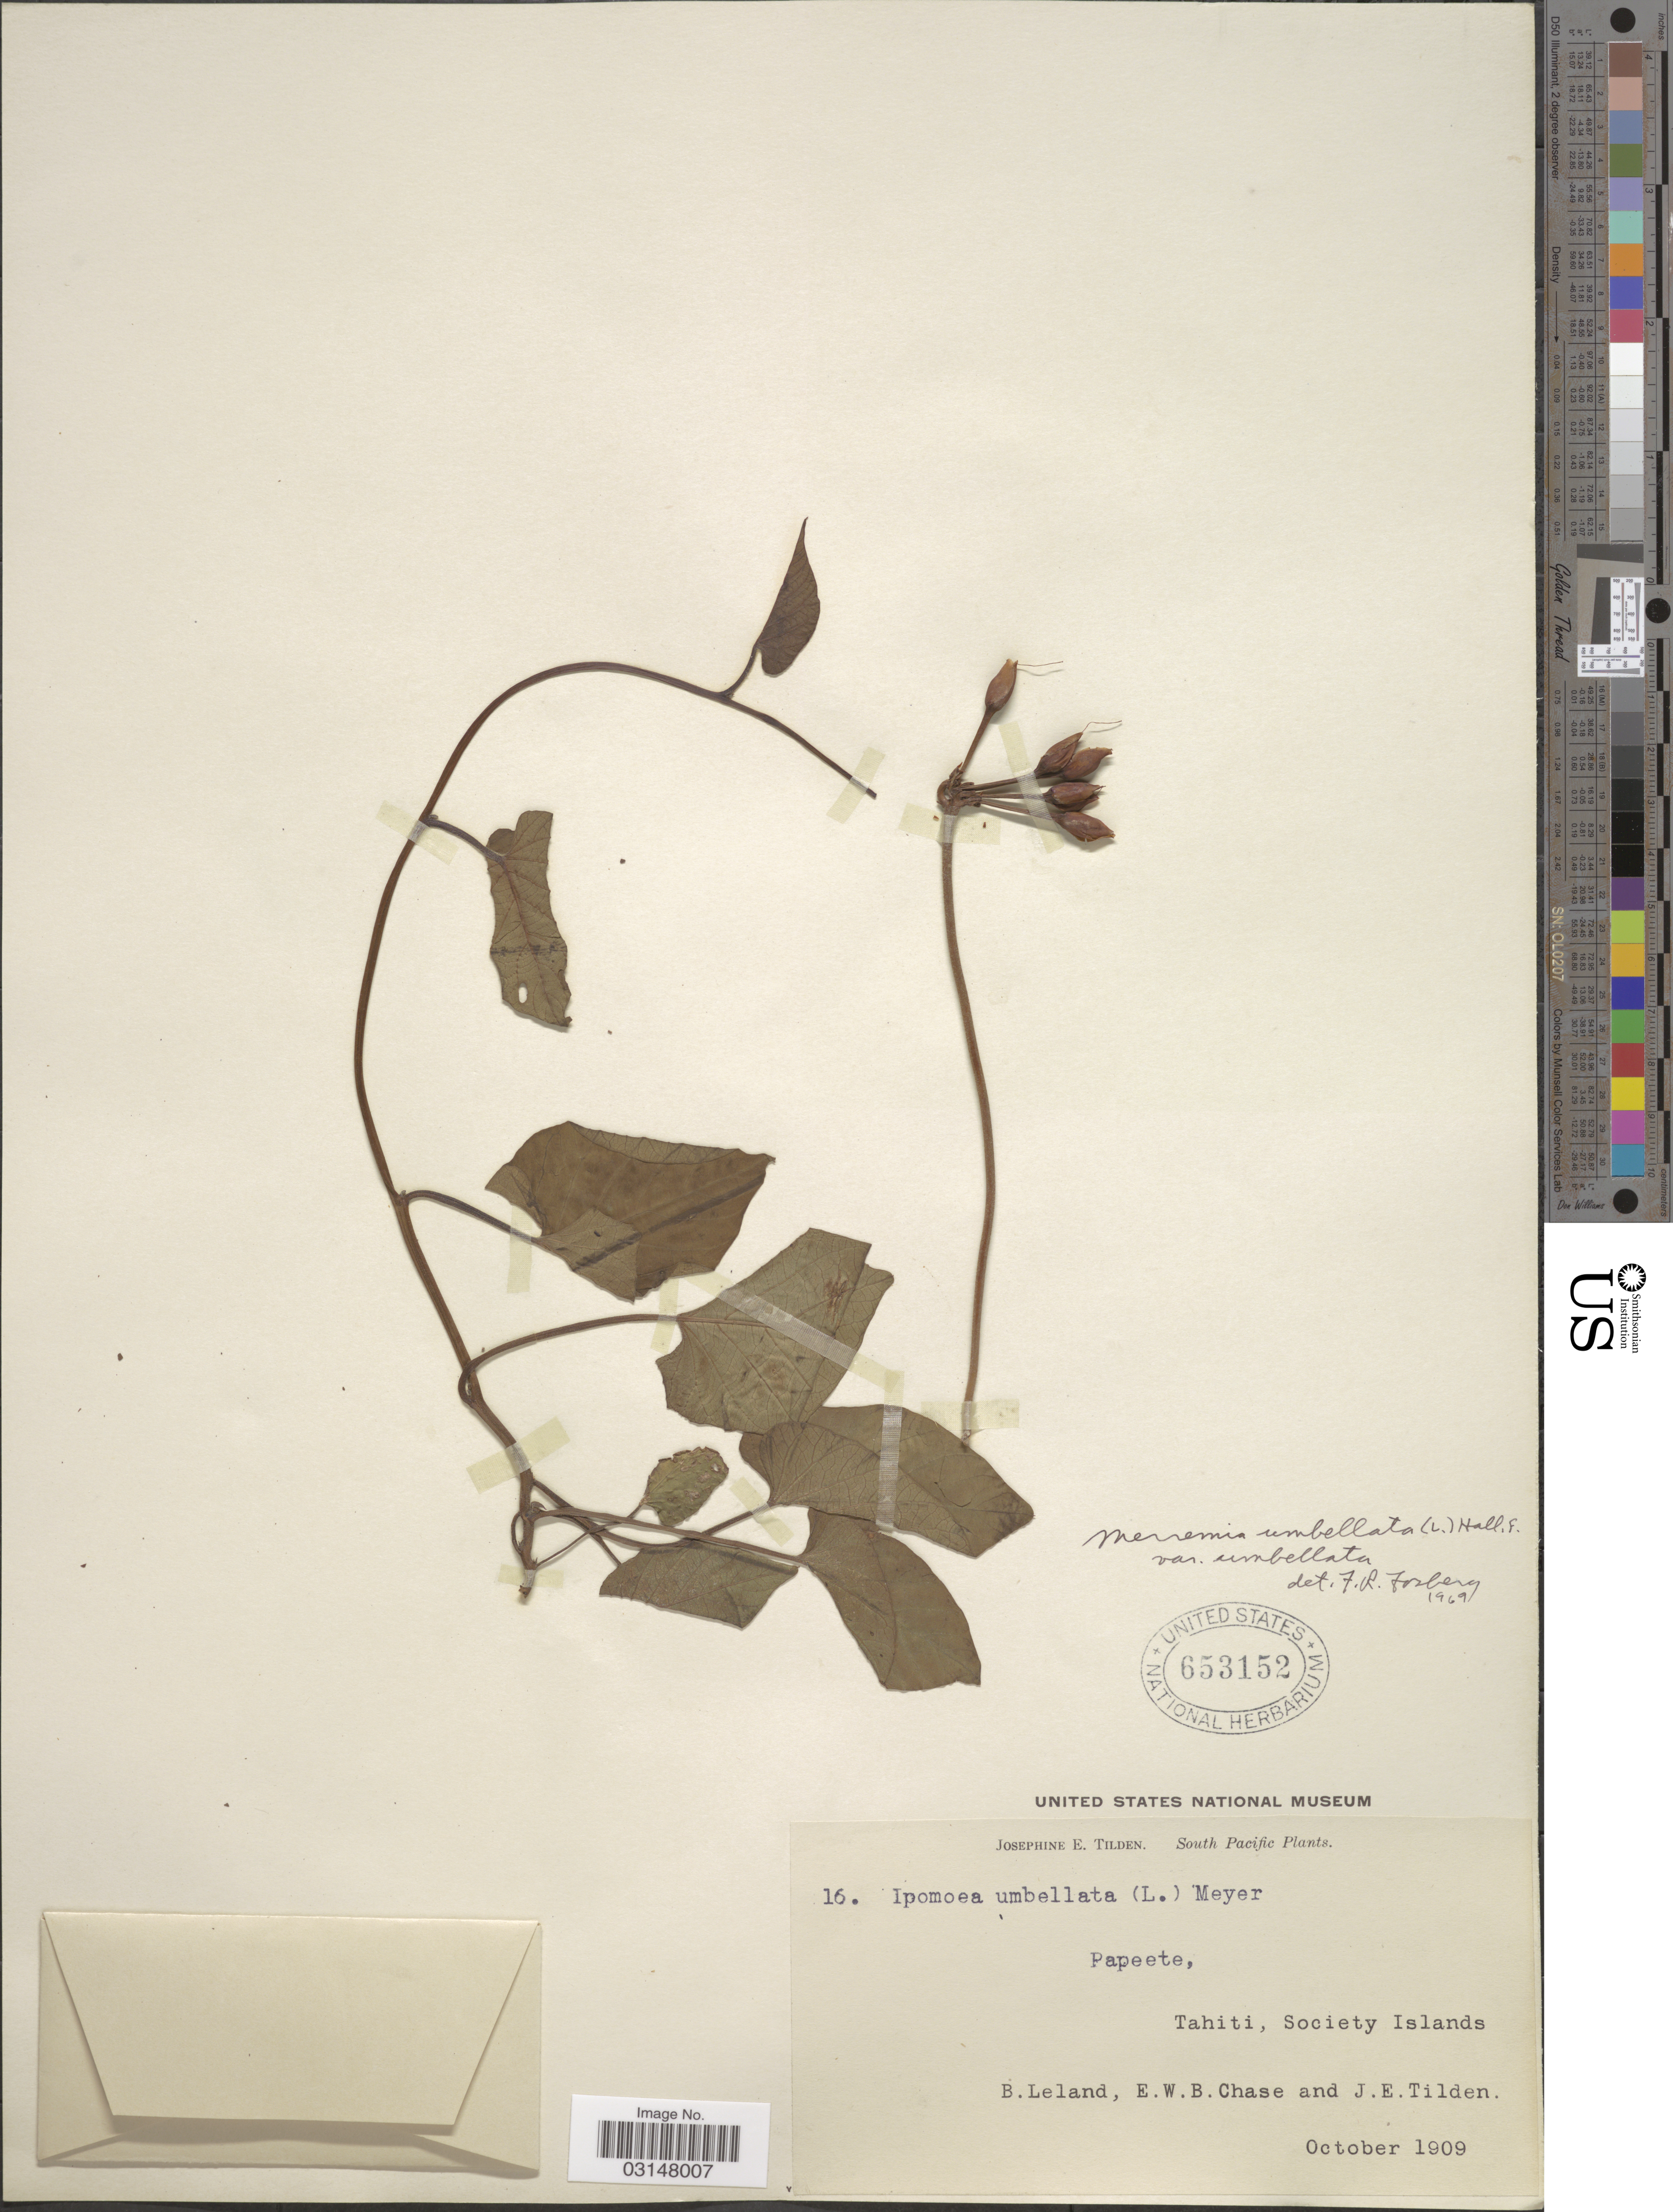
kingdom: Plantae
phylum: Tracheophyta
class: Magnoliopsida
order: Solanales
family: Convolvulaceae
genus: Camonea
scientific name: Camonea umbellata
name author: (L.) A. R. Simões & Staples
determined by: Wagner, W. L., (BOT), Smithsonian Institution - National Museum of Natural History (UNITED STATES)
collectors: B. Leland, E. W. Chase & J. E. Tilden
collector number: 16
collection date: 1909-10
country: French Polynesia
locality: South Pacific. Papeete, Tahiti, Society Islands.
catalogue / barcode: US 653152